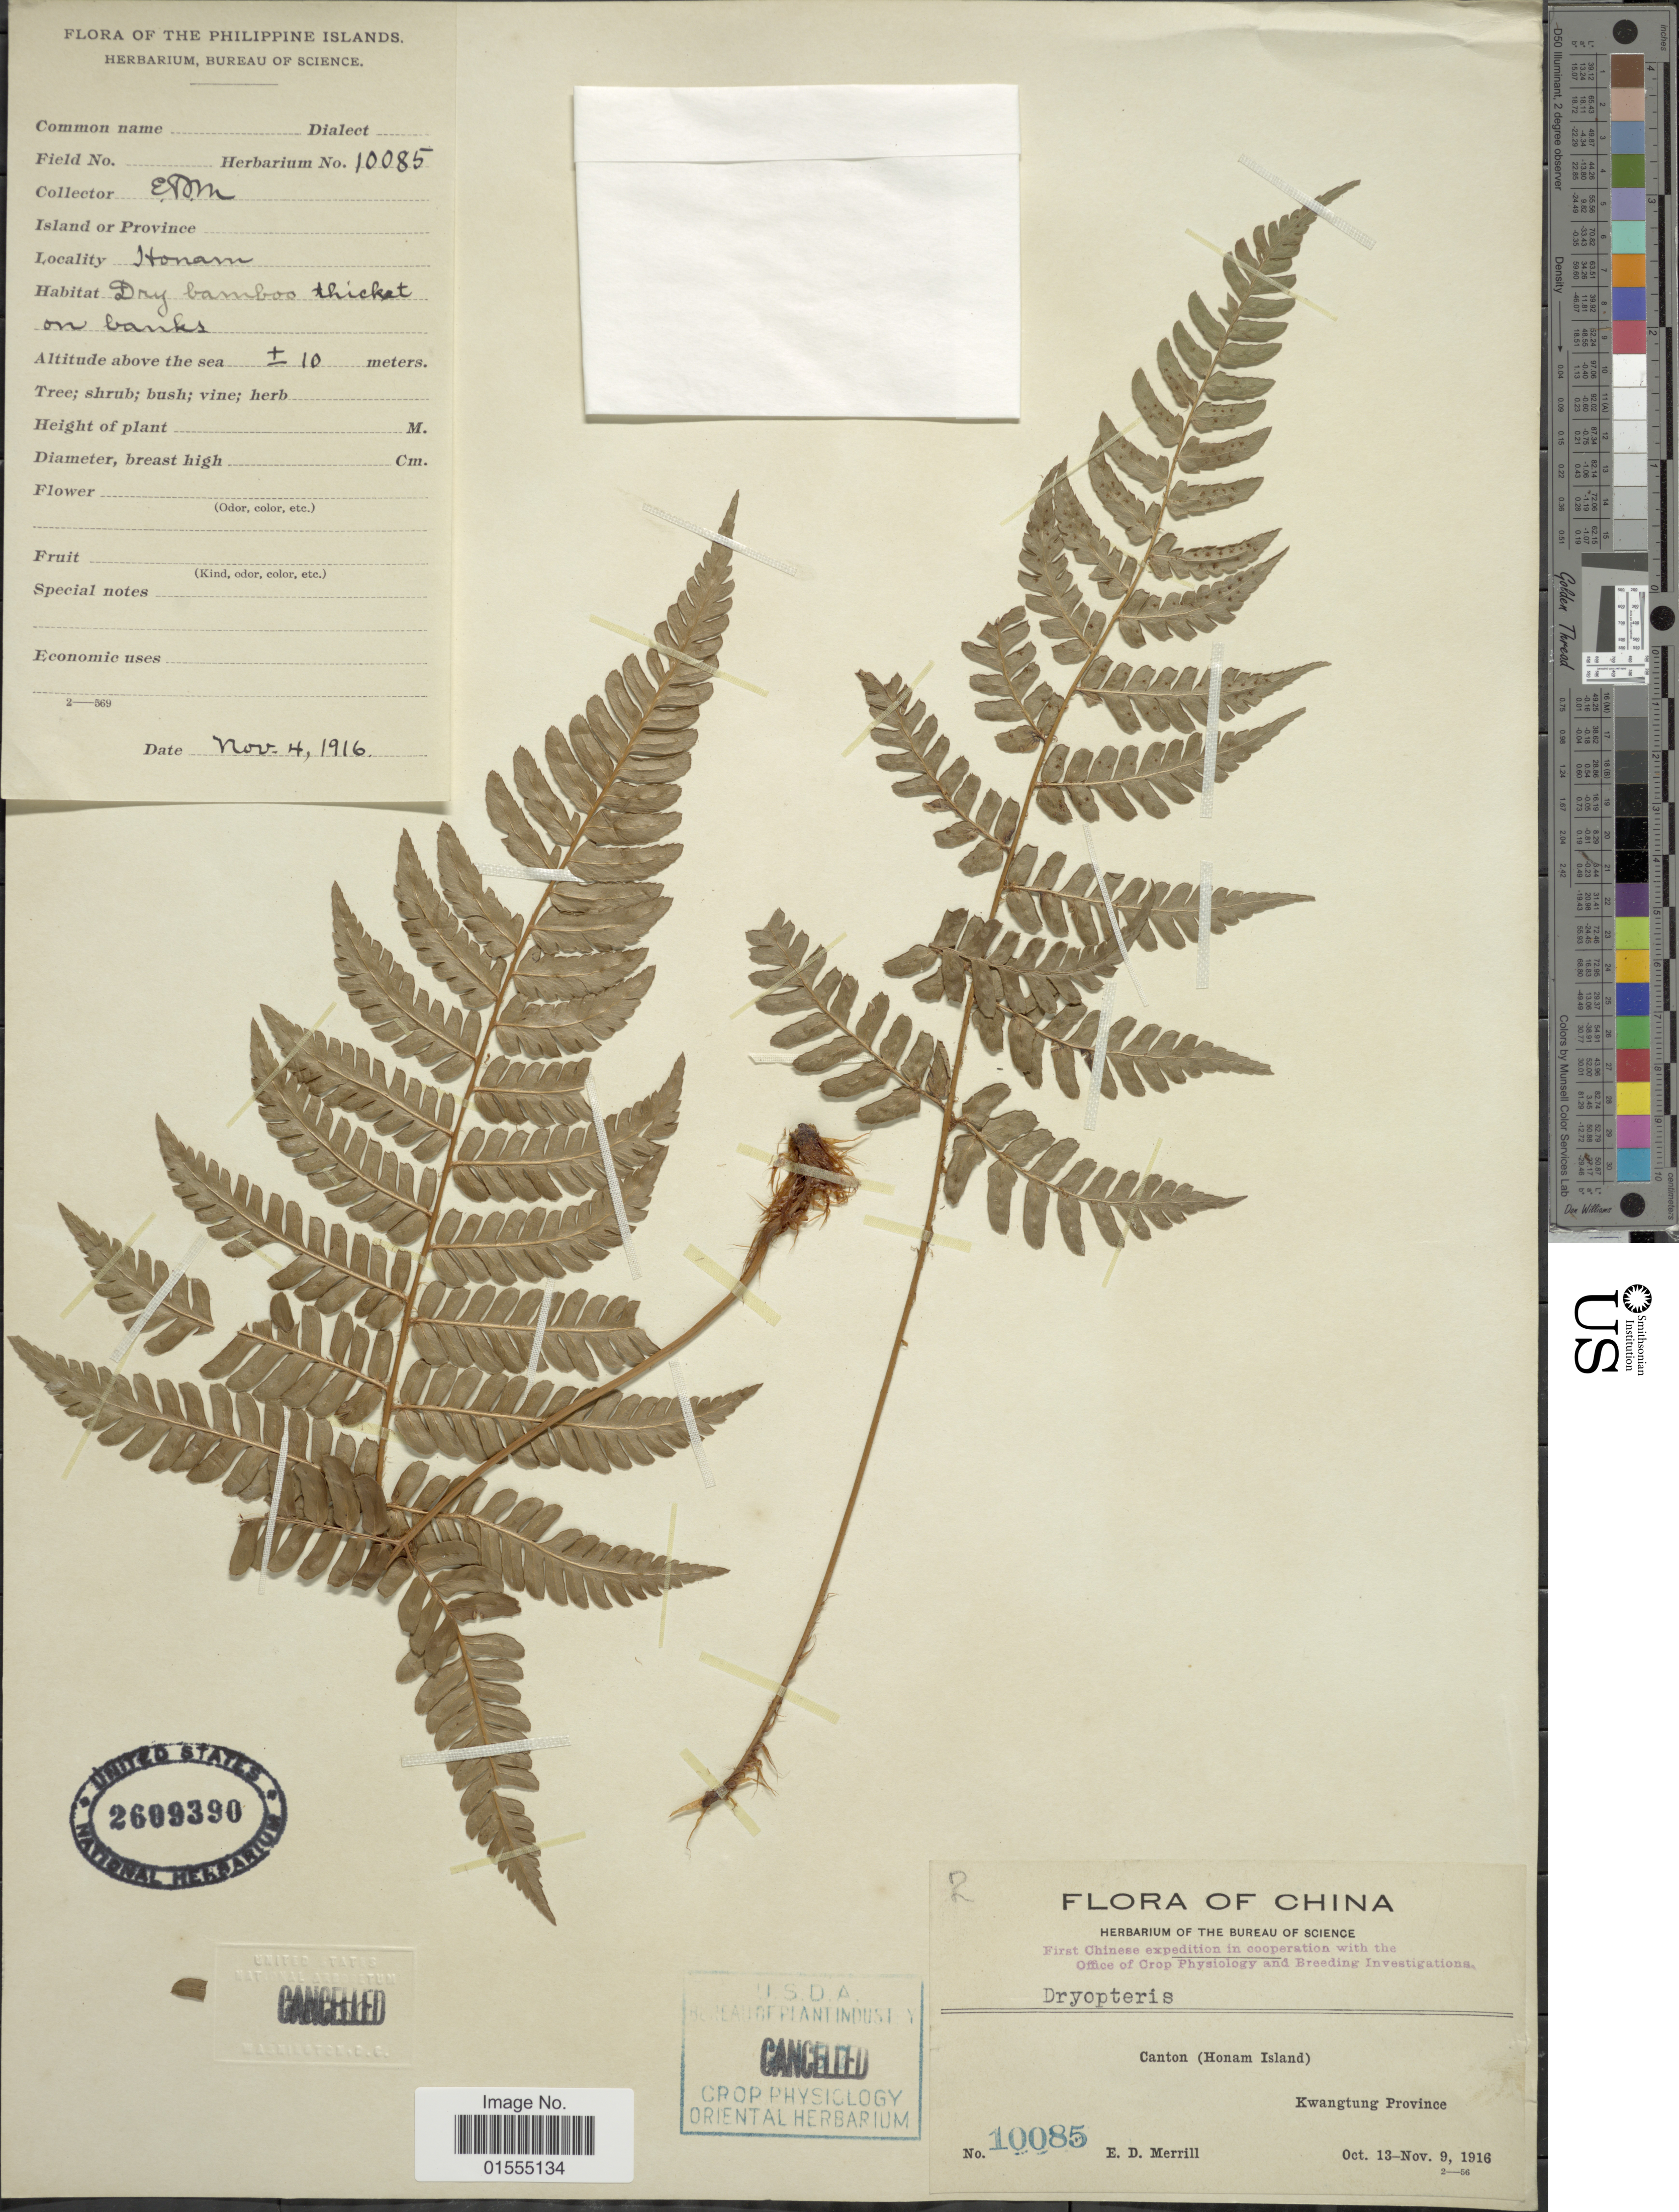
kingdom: Plantae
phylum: Tracheophyta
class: Polypodiopsida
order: Polypodiales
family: Dryopteridaceae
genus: Dryopteris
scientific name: Dryopteris varia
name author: (L.) Kuntze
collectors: E. D. Merrill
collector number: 10085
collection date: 1916-10-13/1916-11-09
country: China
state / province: Guangdong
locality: Canton (Honam Island) Kwangtung Province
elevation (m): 10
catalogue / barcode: US 2699390